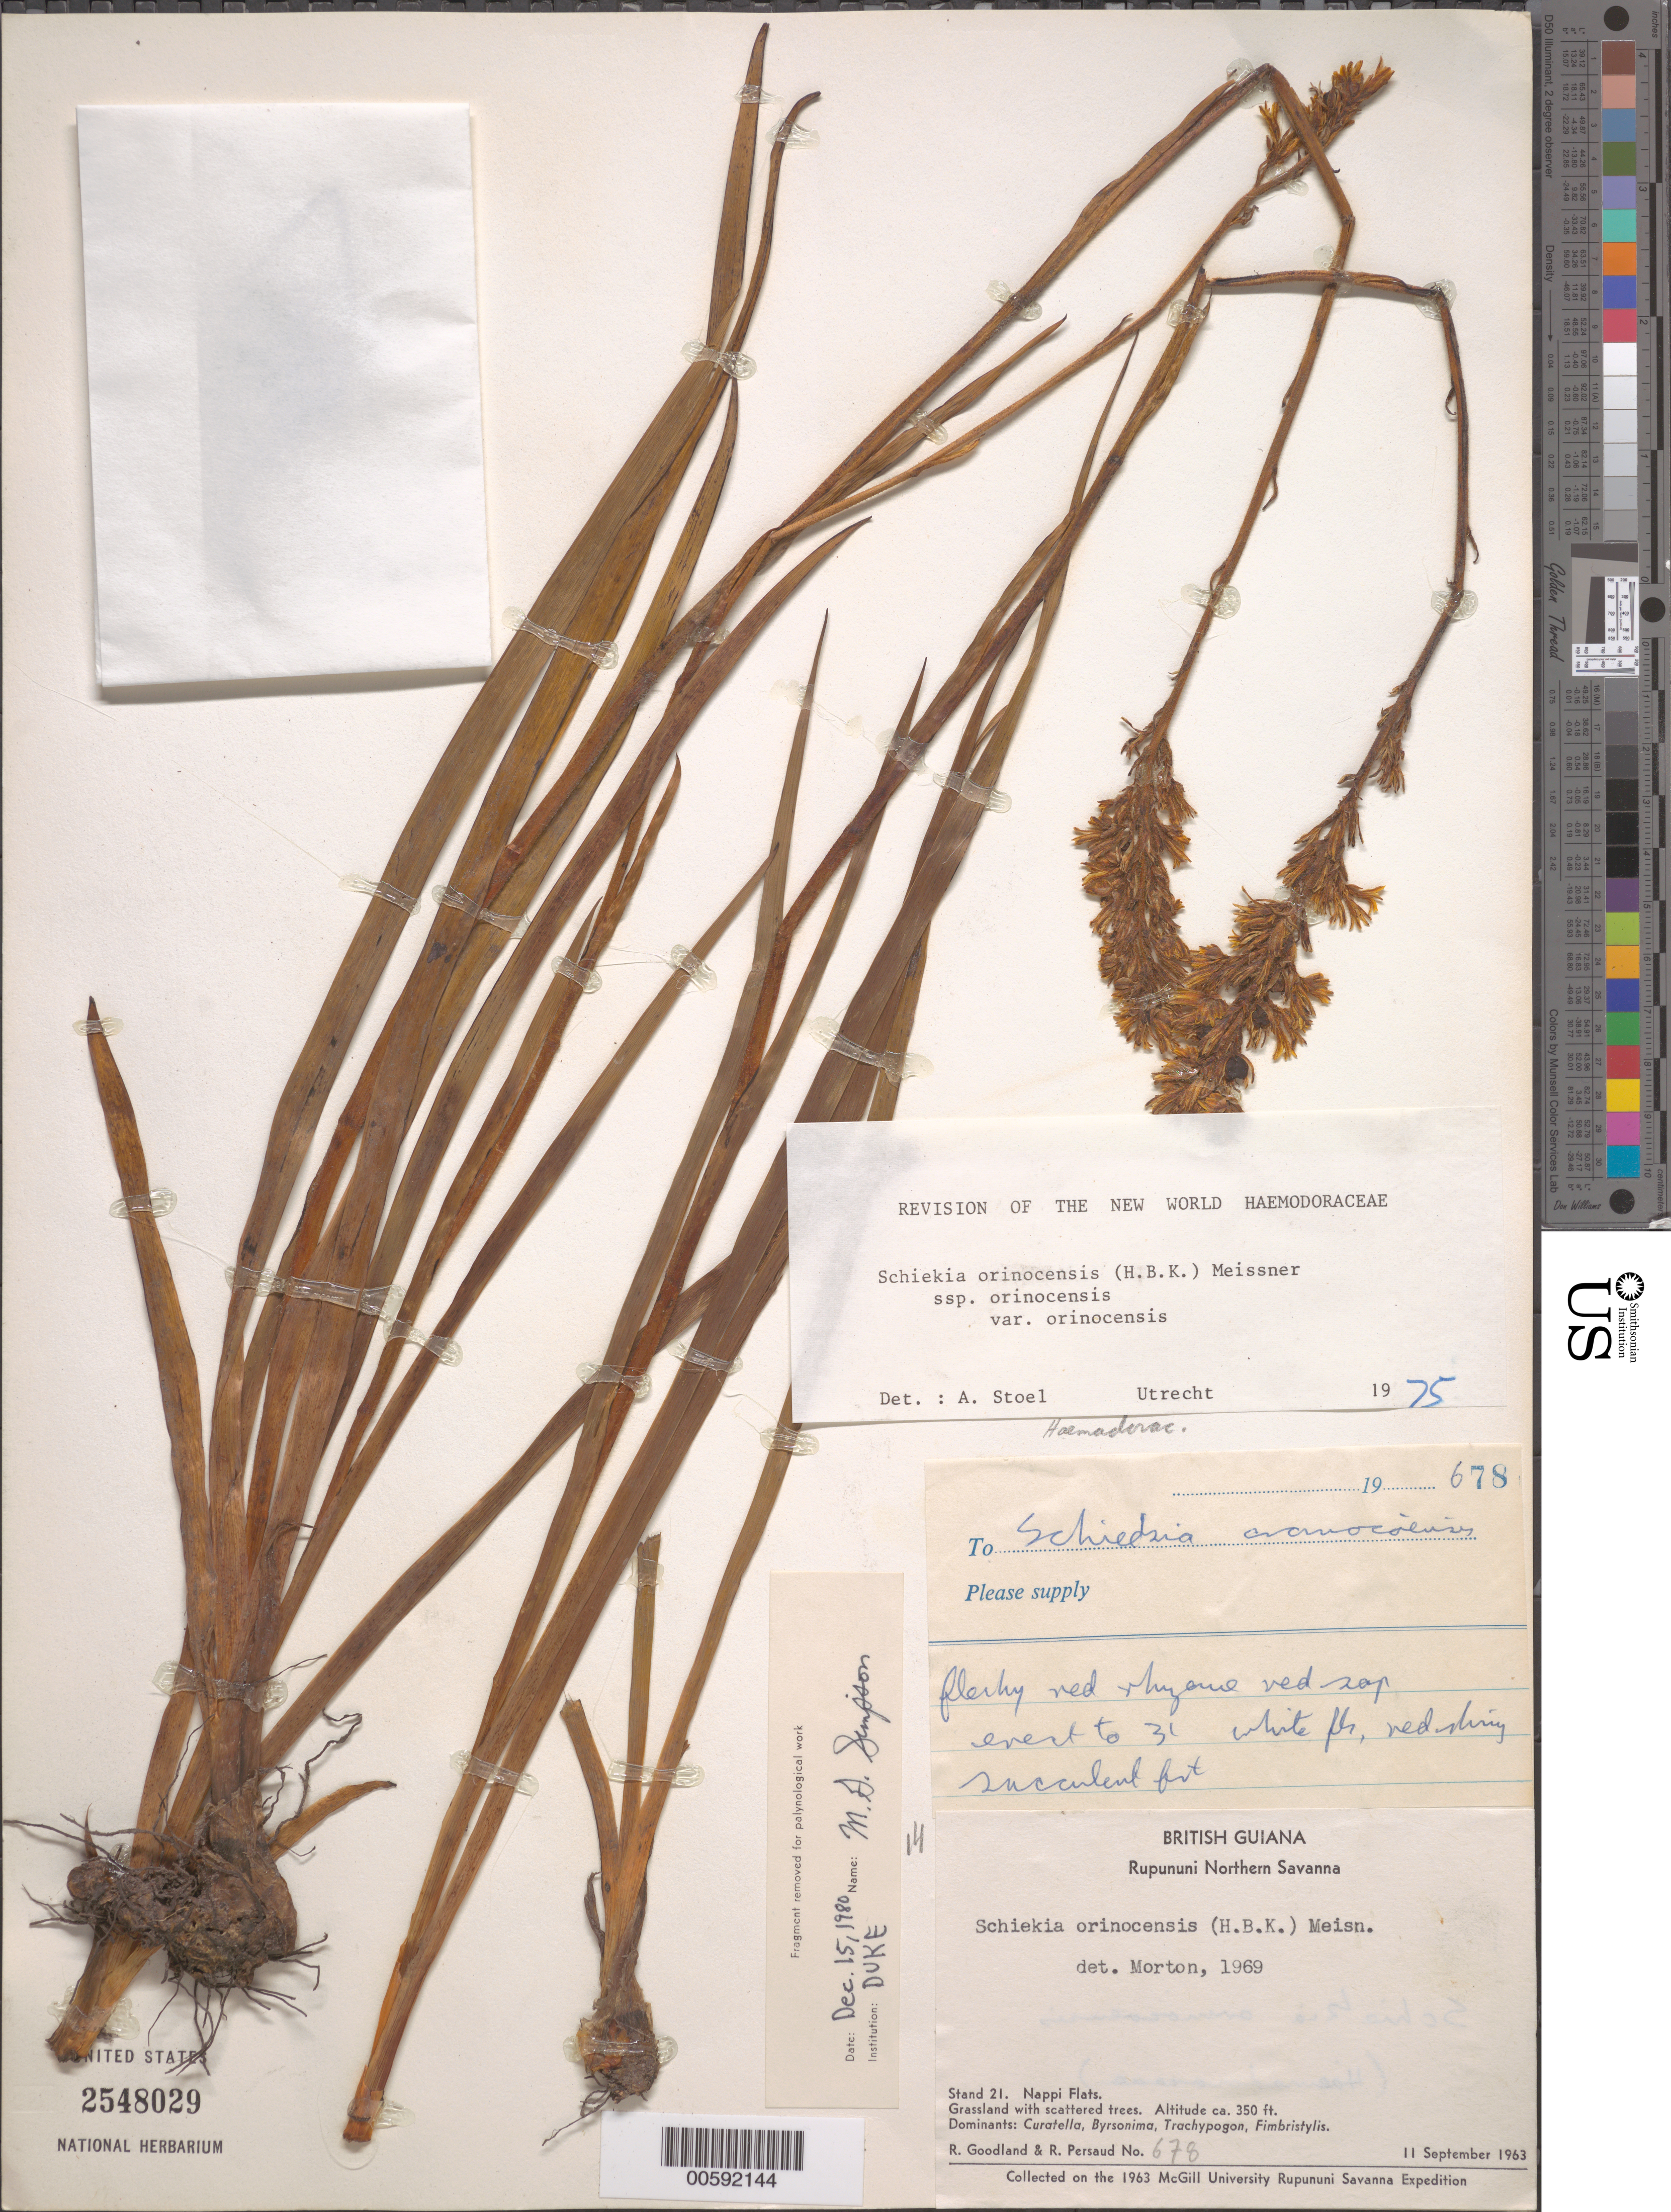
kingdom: Plantae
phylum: Tracheophyta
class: Liliopsida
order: Commelinales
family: Haemodoraceae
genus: Schiekia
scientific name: Schiekia orinocensis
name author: (Kunth) Meisn.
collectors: R. Goodland & R. Persaud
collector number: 678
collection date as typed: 11 Sep 1963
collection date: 1963-09-11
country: Guyana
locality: Rupununi, Nappi Flats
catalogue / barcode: US 2548029